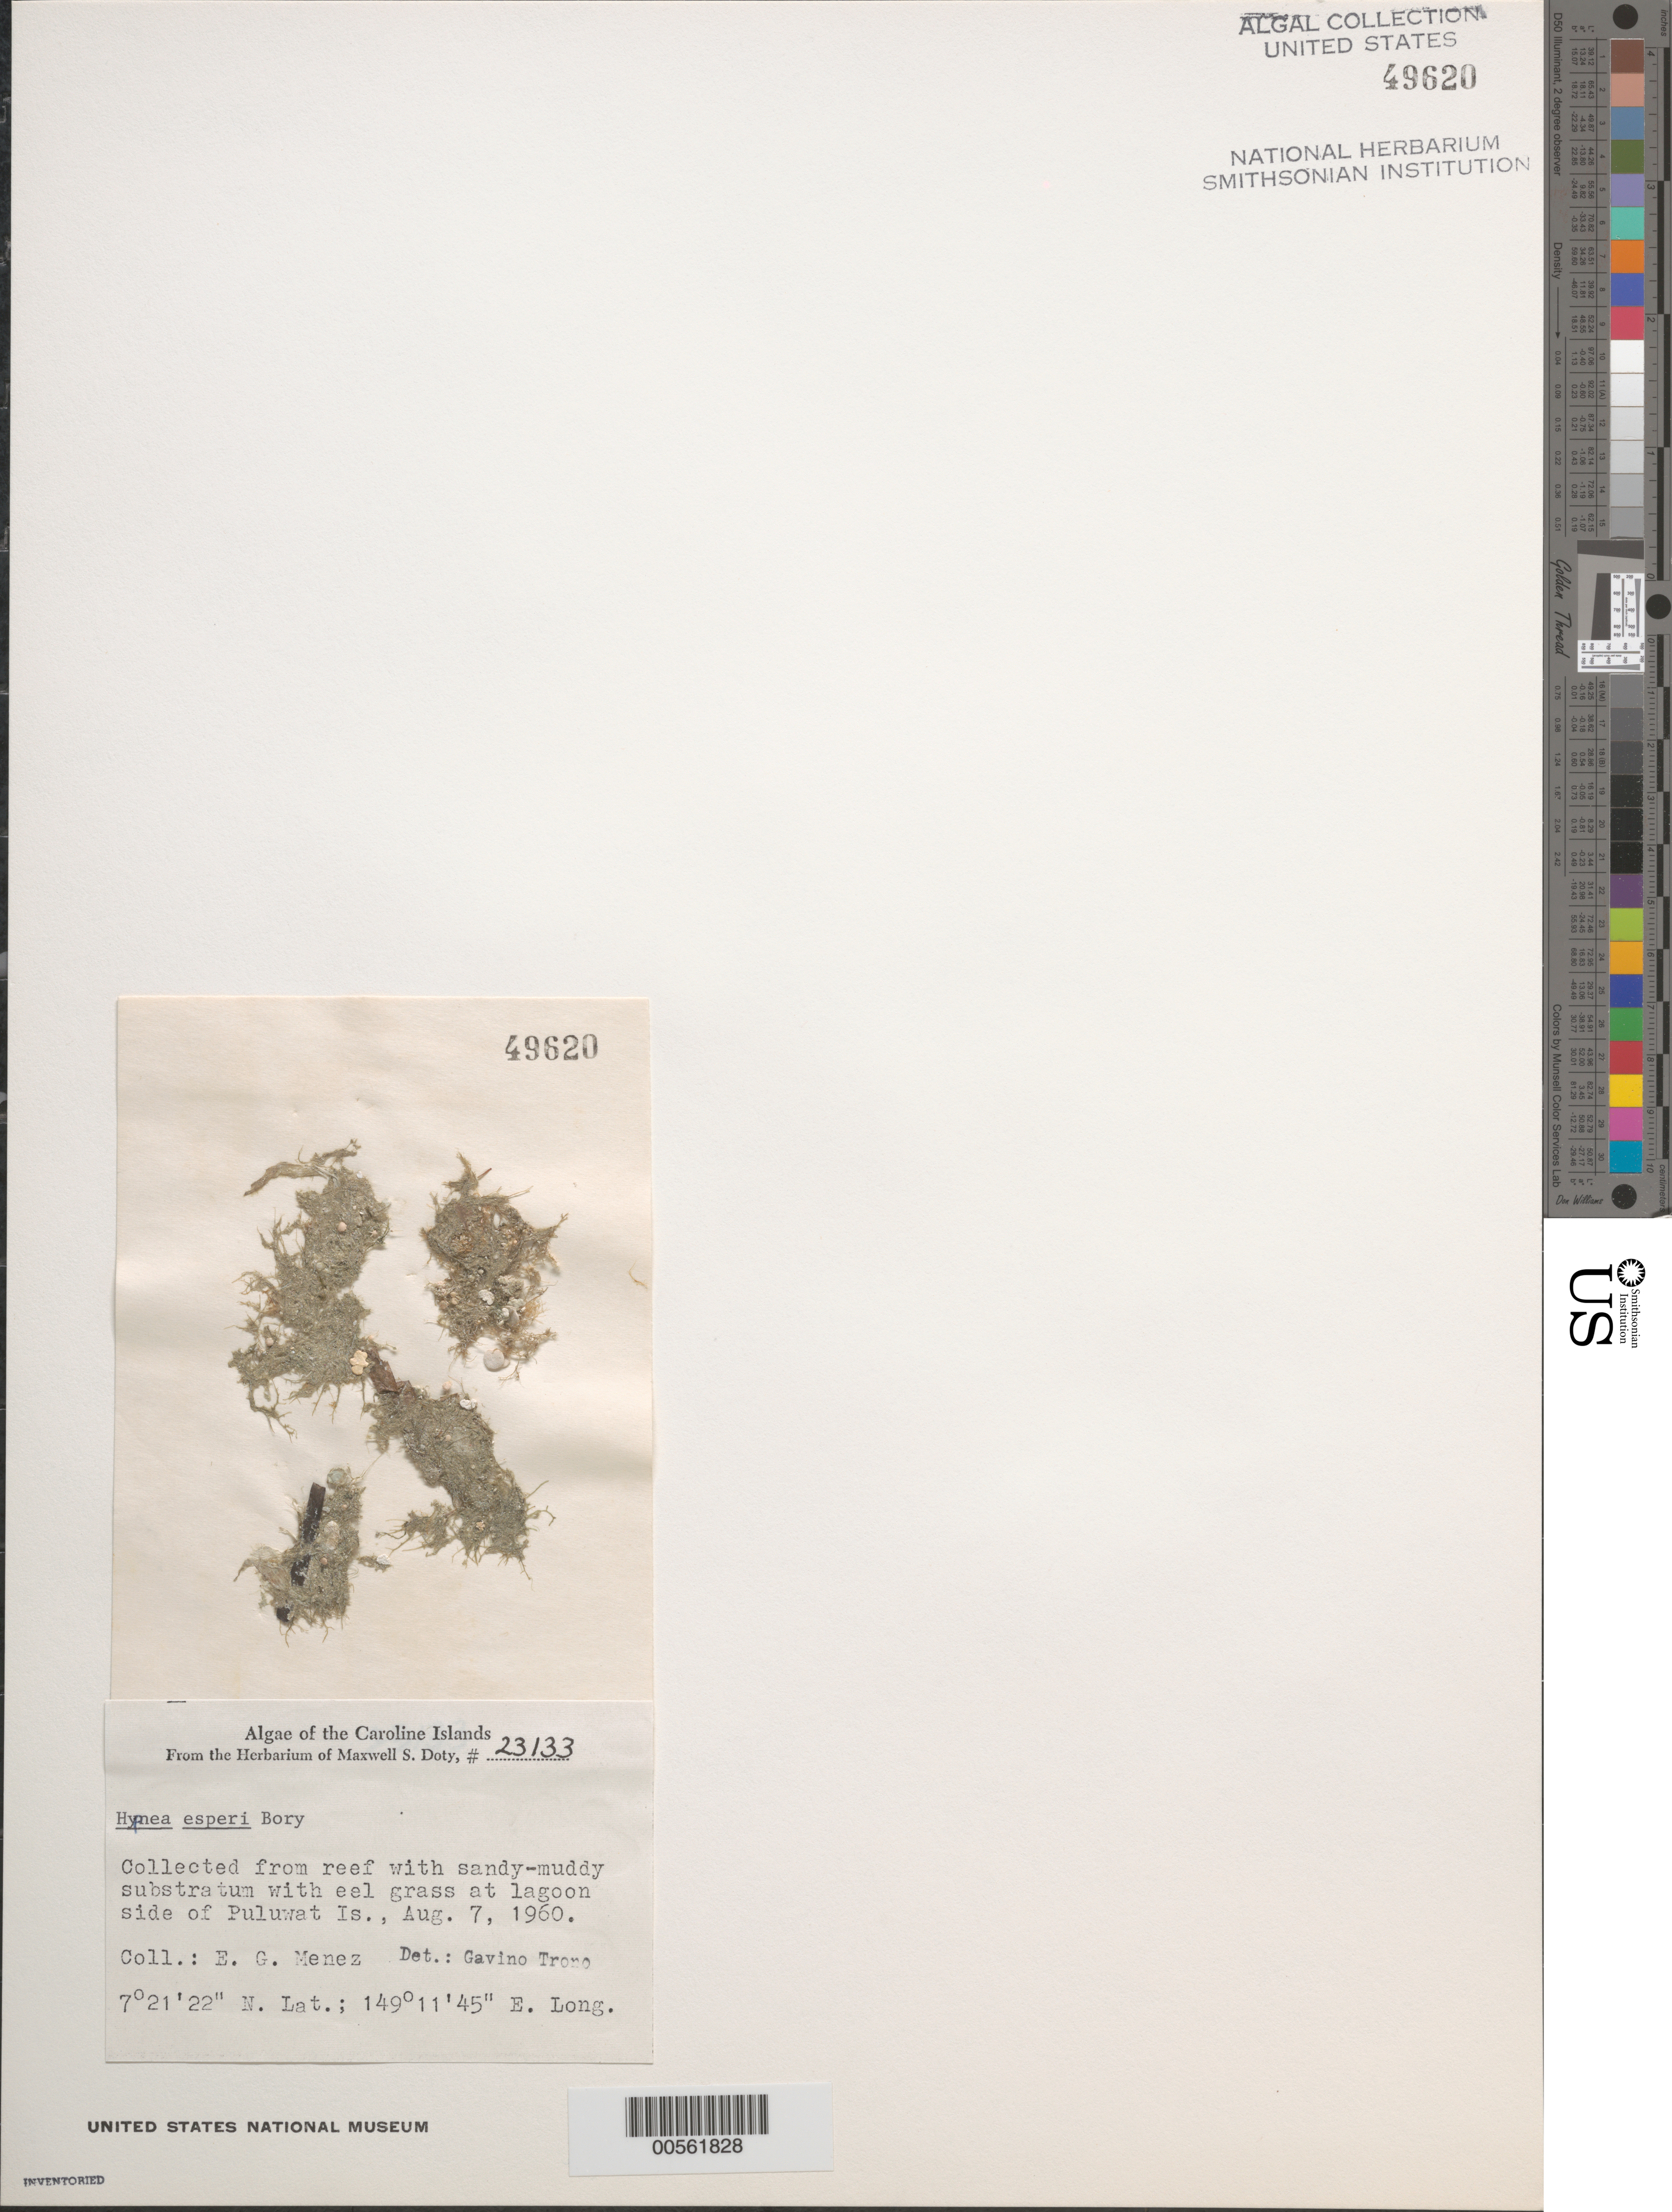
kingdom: Plantae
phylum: Rhodophyta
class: Florideophyceae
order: Gigartinales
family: Cystocloniaceae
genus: Hypnea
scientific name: Hypnea esperi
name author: Bory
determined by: Trono, Gavino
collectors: Meñez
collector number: MSD 23133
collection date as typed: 07 Aug 1960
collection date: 1960-08-07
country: Micronesia, Federated States of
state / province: Truk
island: Puluwat Atoll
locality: Lagoon side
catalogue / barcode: US 49620